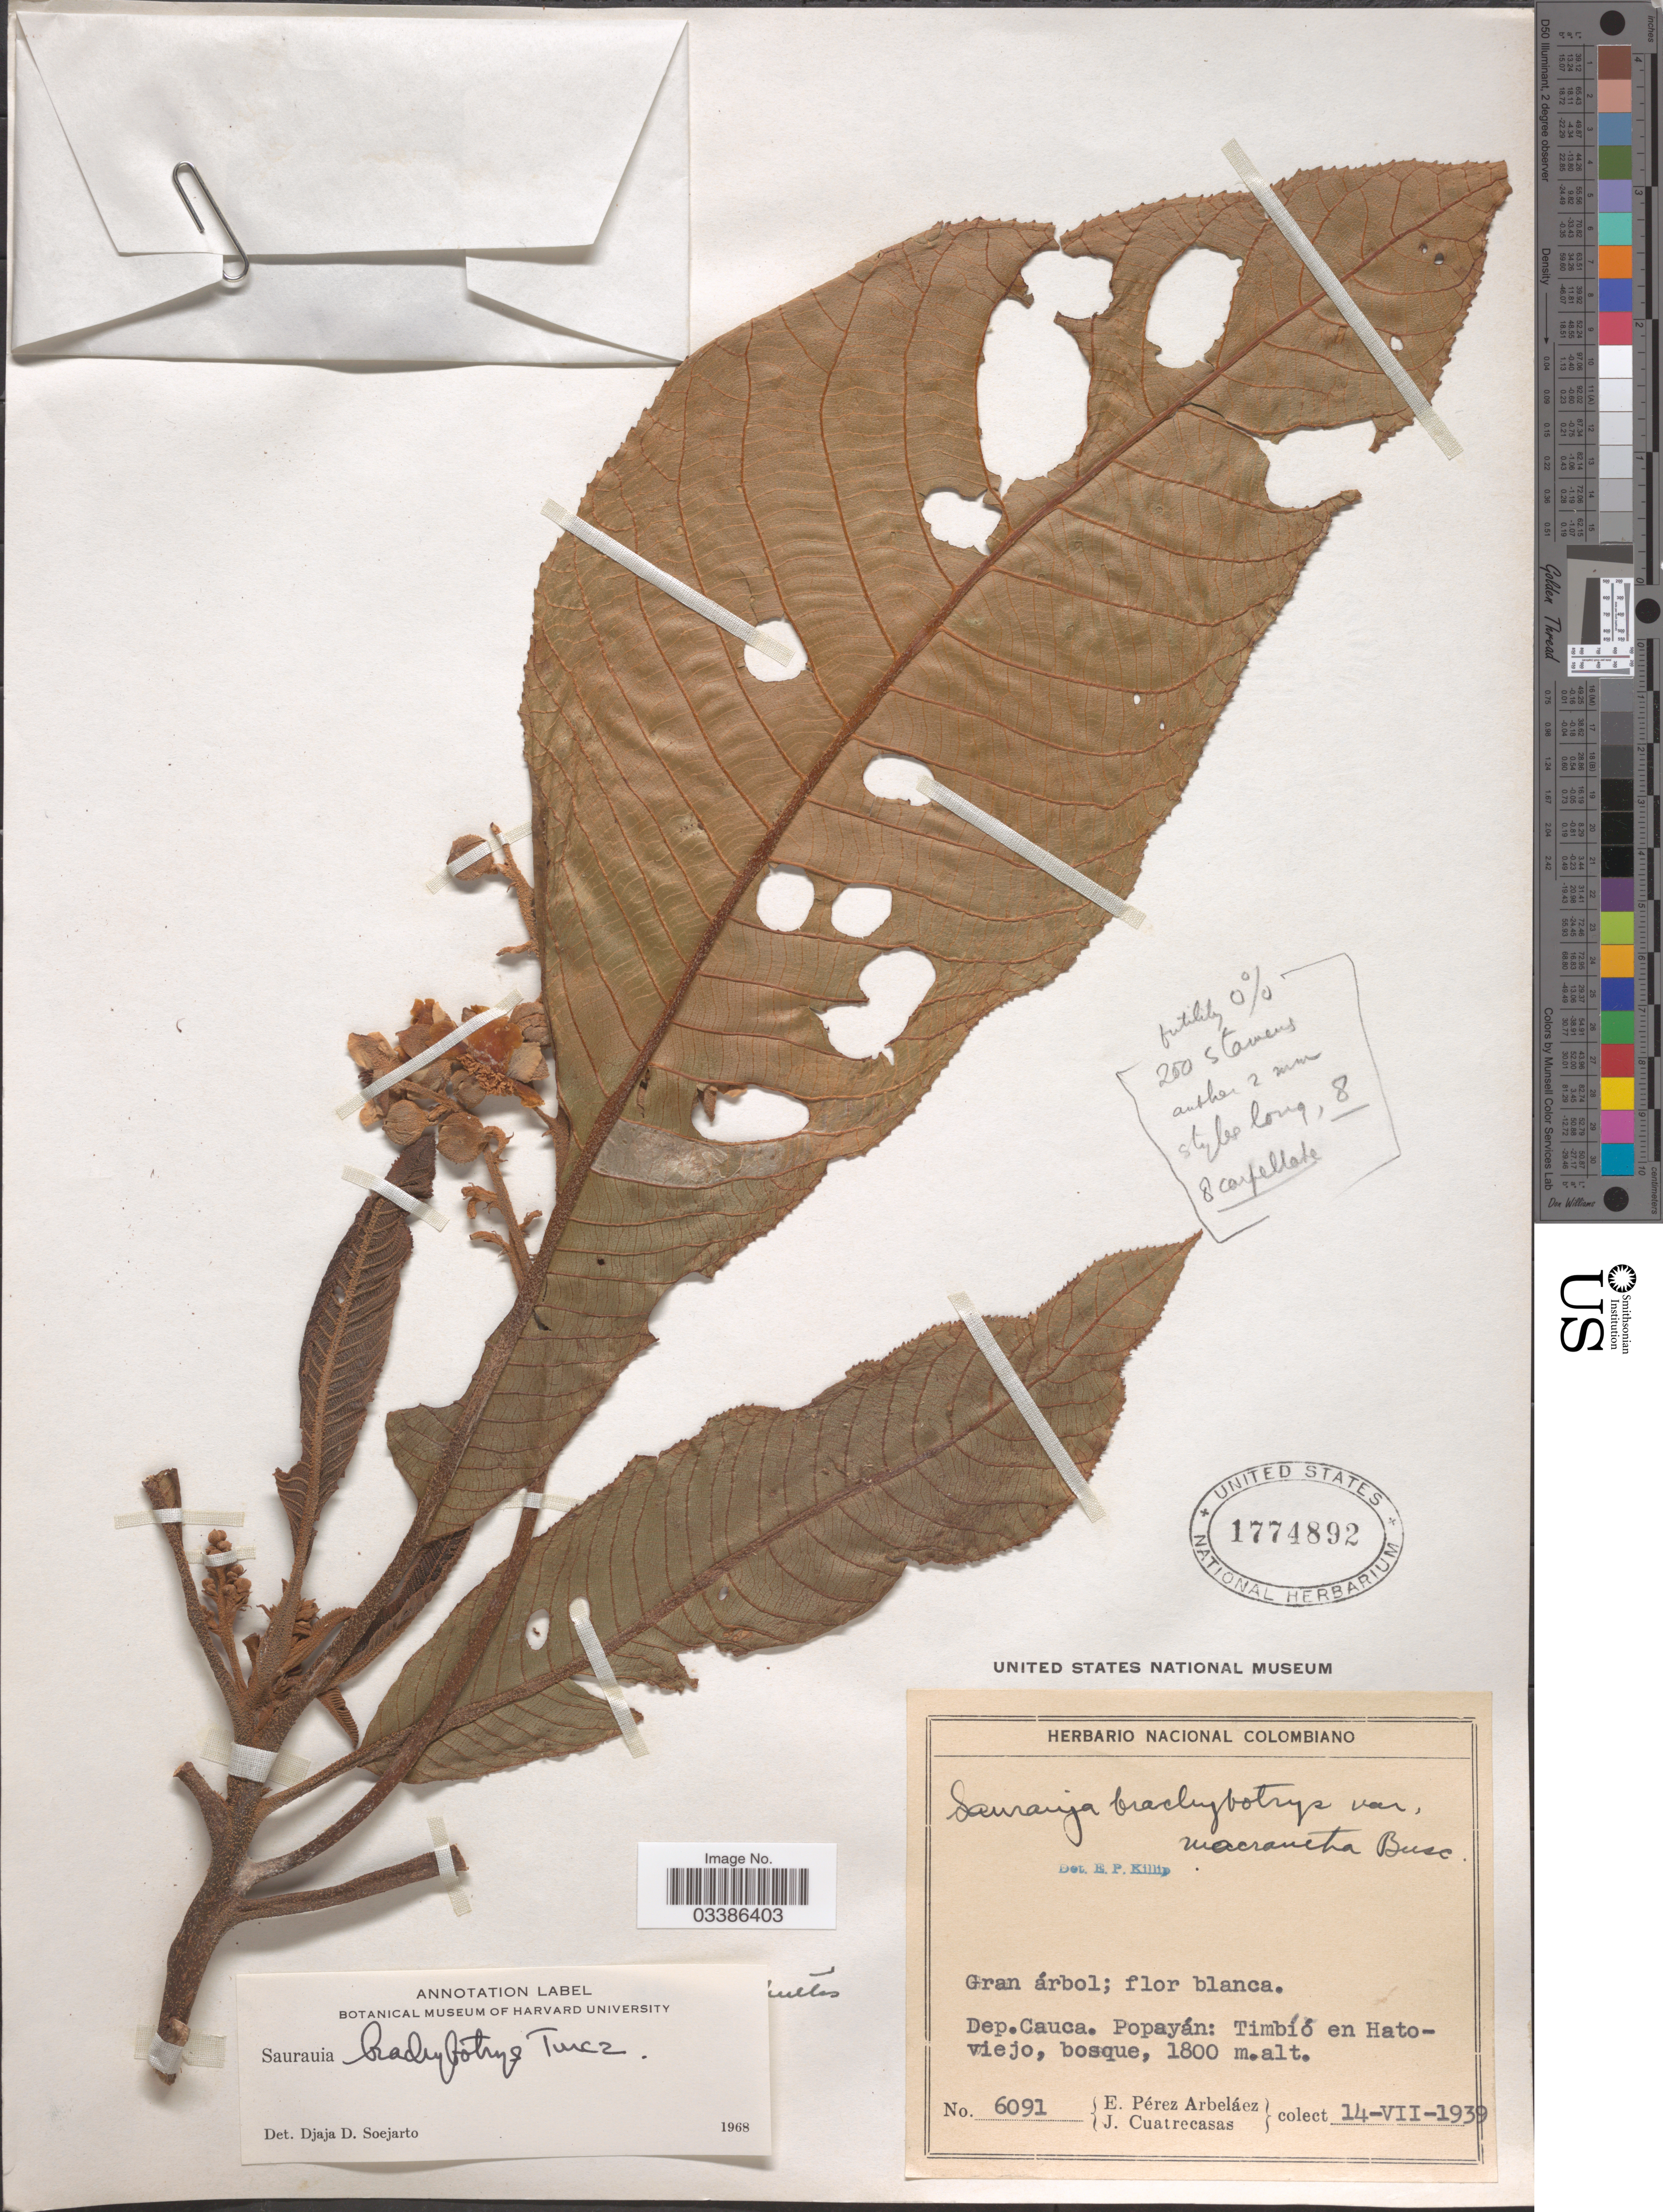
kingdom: Plantae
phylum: Tracheophyta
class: Magnoliopsida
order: Ericales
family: Actinidiaceae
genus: Saurauia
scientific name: Saurauia brachybotrys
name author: Turcz.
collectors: E. Pérez Arbeláez & J. Cuatrecasas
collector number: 6091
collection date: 1939-07-14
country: Colombia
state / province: Cauca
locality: Dep. Cauca. Popayán: Timbío en Hatoviejo, bosque.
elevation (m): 1800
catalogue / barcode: US 1774892